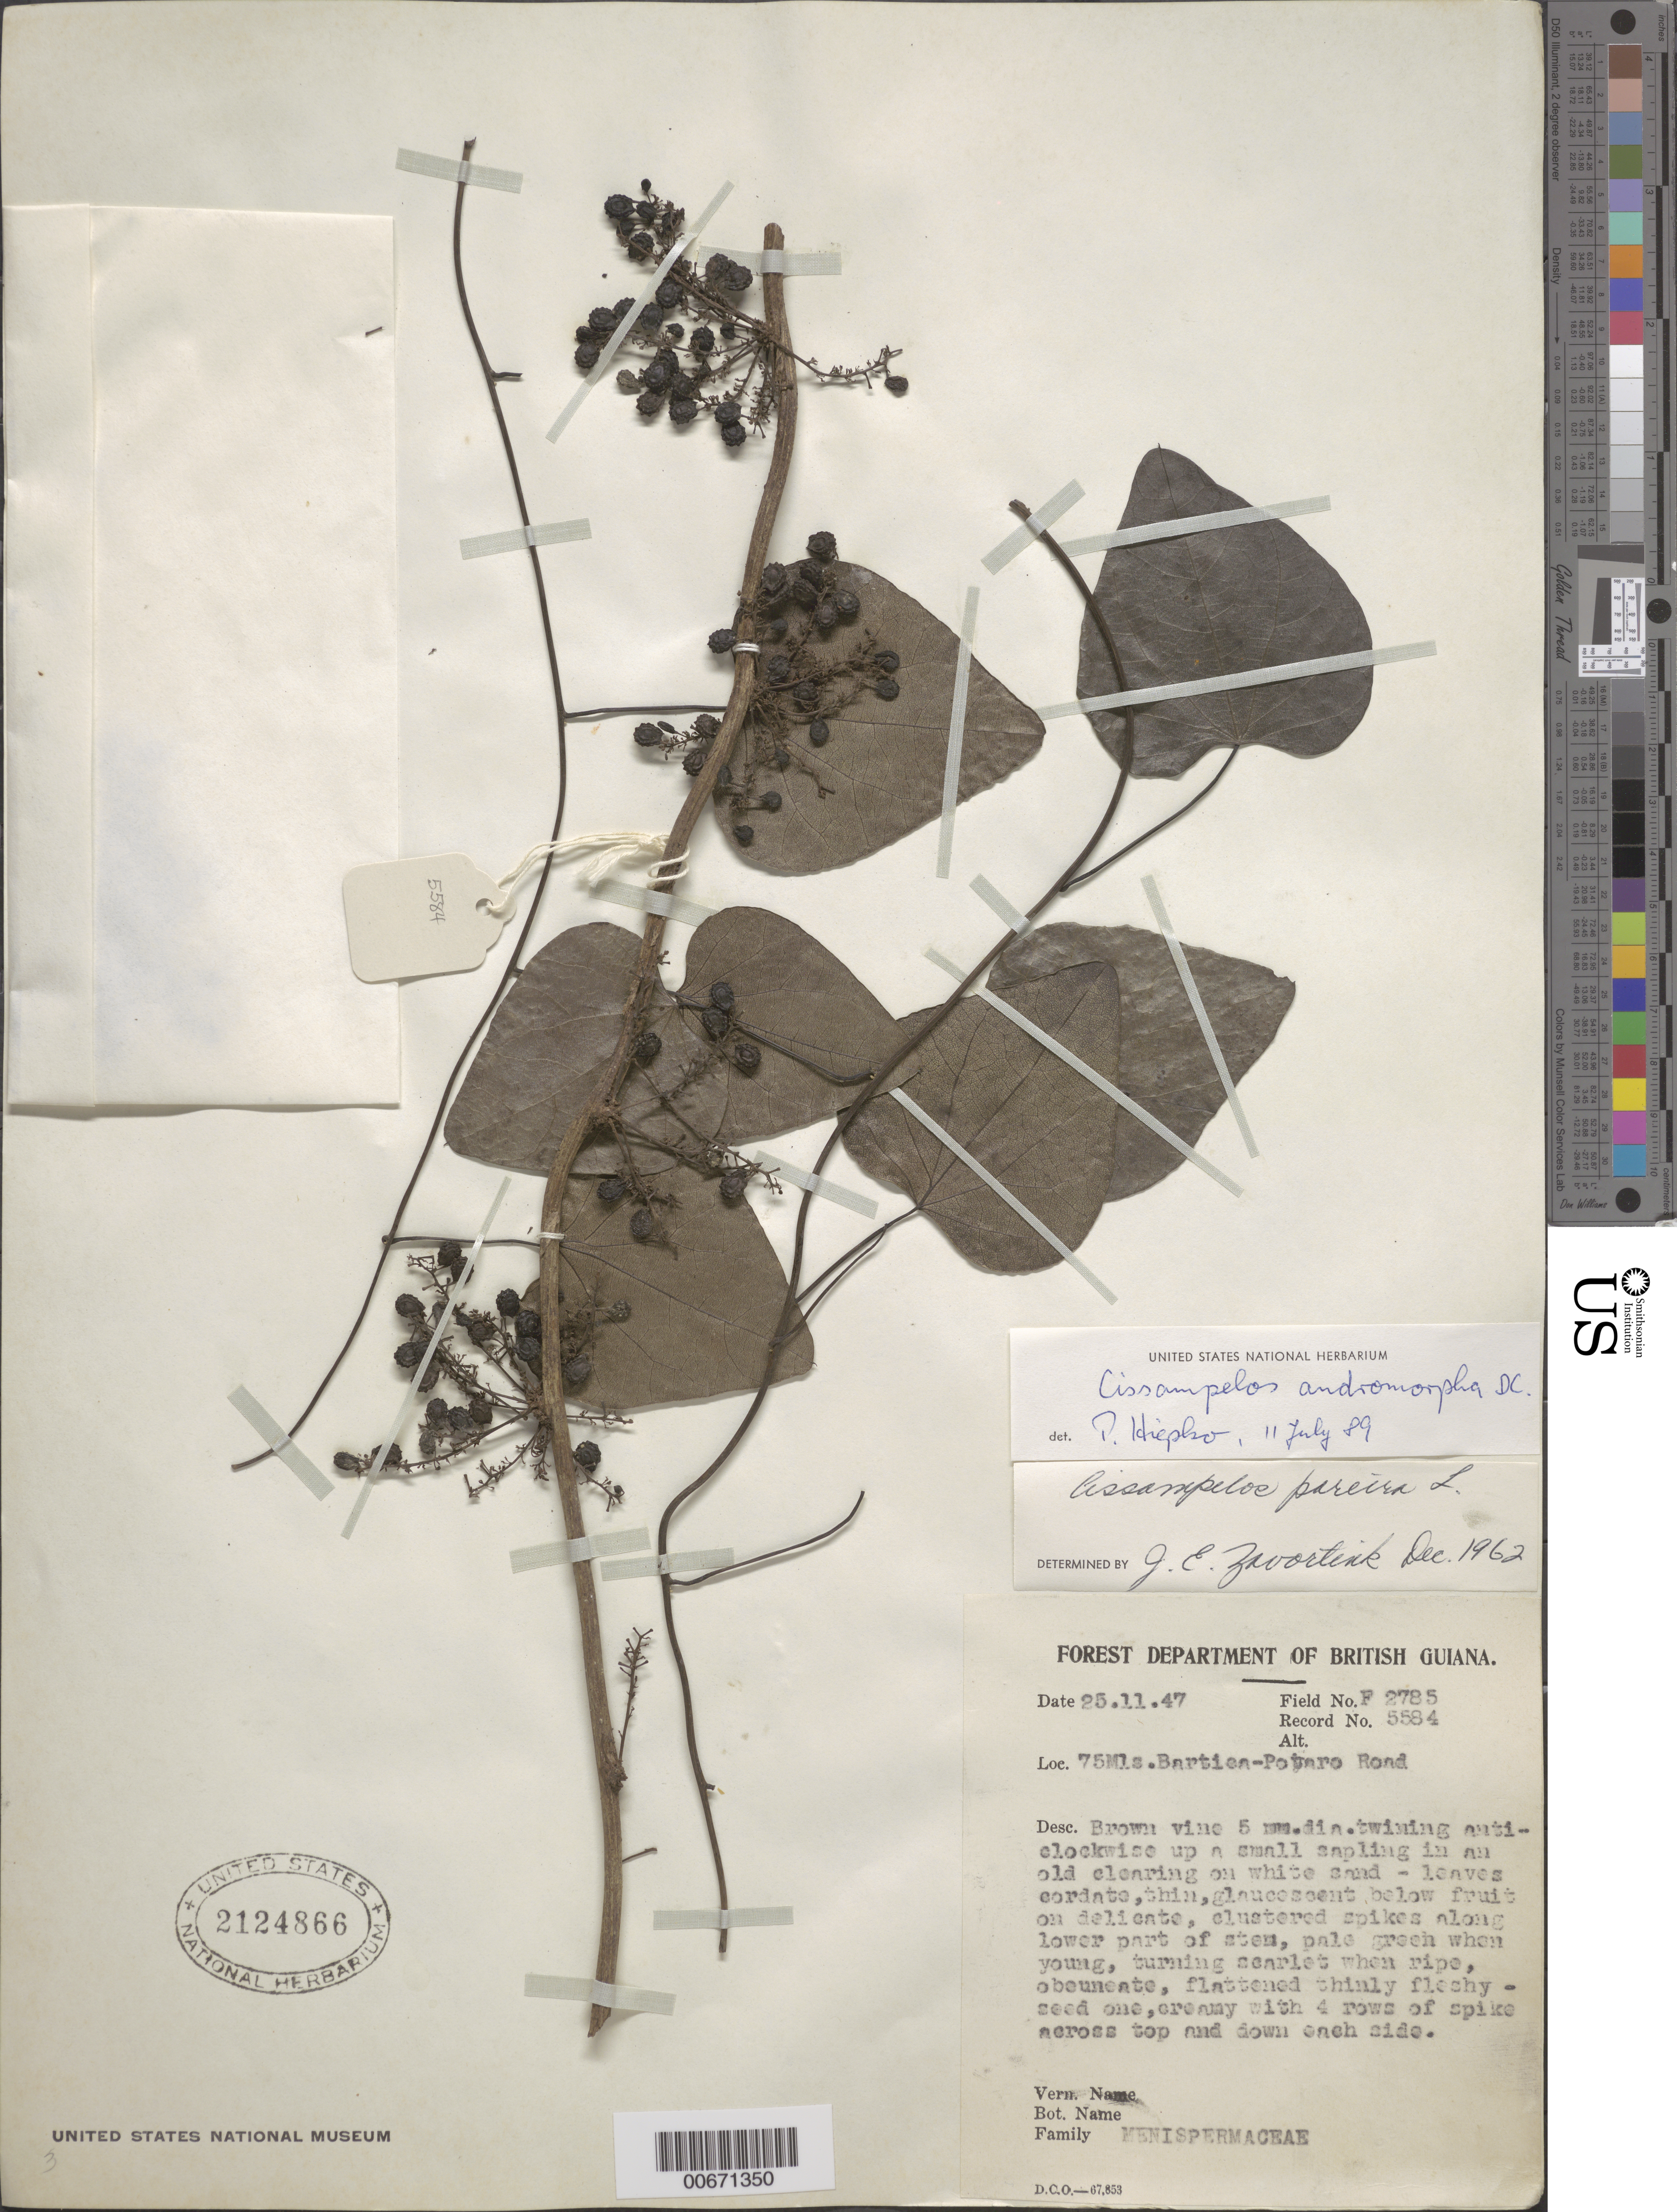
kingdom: Plantae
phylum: Tracheophyta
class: Magnoliopsida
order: Ranunculales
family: Menispermaceae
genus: Cissampelos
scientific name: Cissampelos andromorpha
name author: DC.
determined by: Heipko, P.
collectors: Forest Dept. B. G. & British Guiana Forestry Dept.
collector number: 5584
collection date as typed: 25-Nov-47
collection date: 1947-11-25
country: Guyana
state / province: Cuyuni-Mazaruni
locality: Bartica-Potaro Road, mile 75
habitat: Clearing on white sand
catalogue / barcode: US 2124866